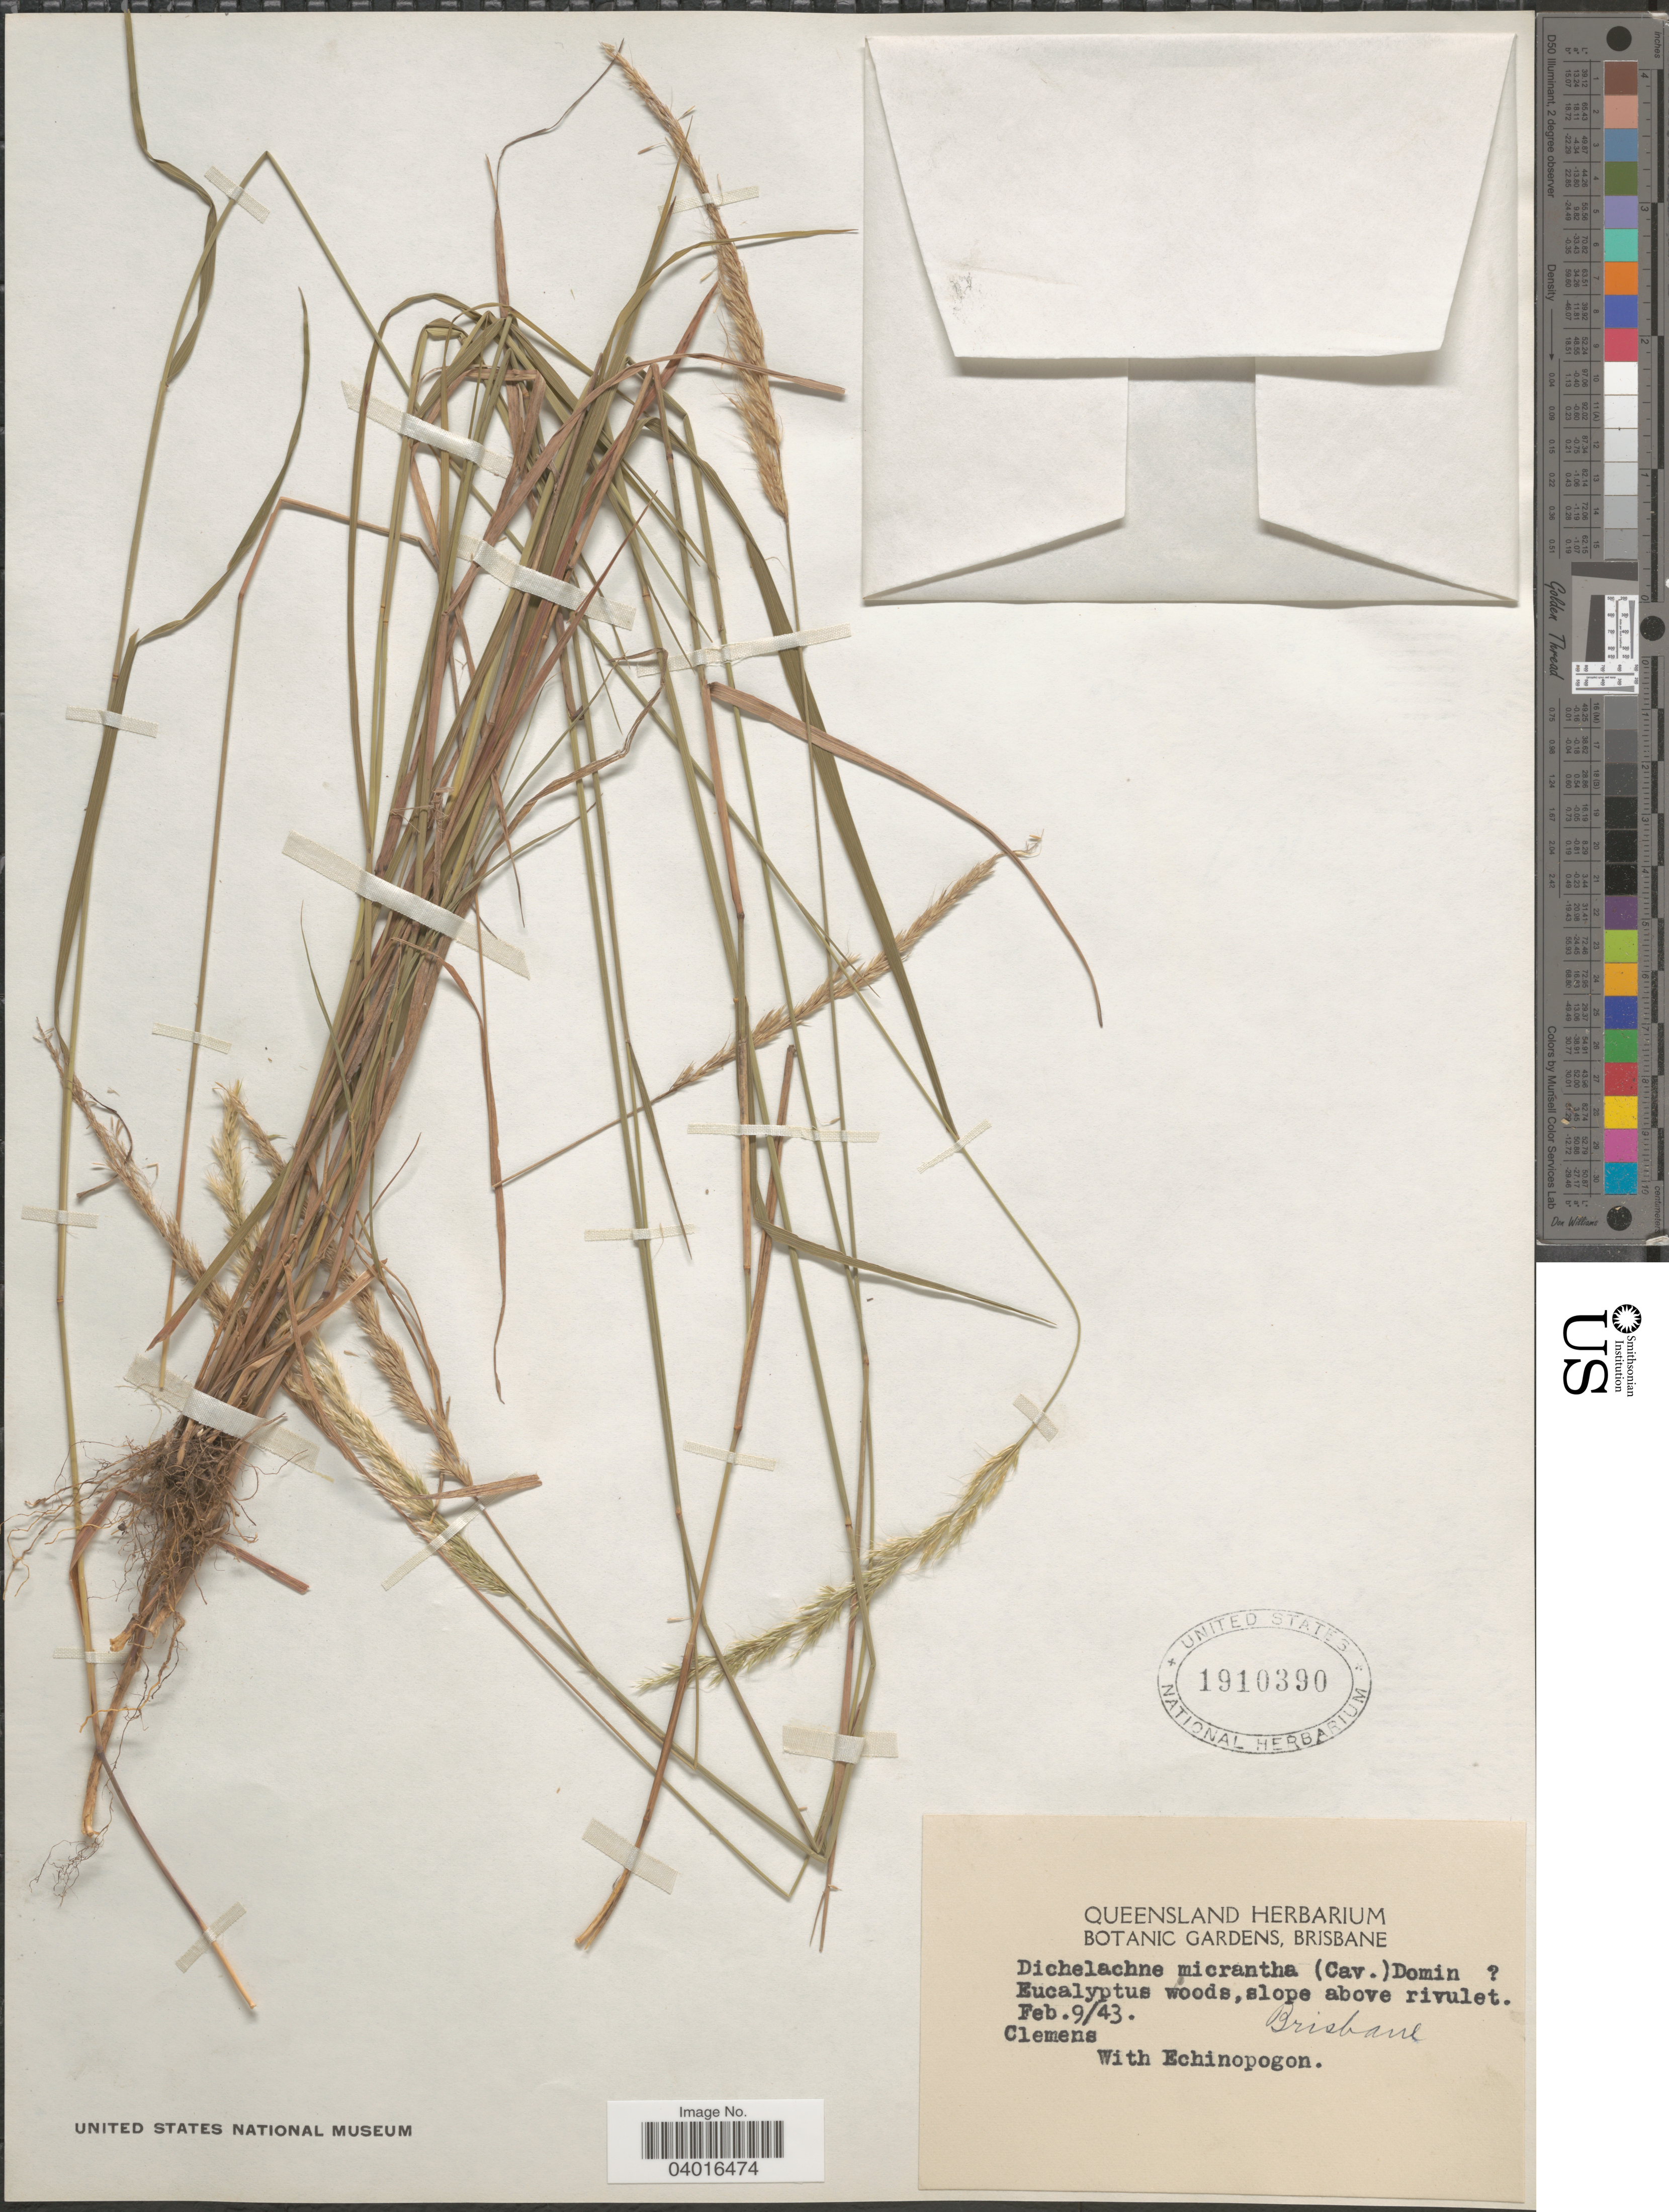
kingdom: Plantae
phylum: Tracheophyta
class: Liliopsida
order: Poales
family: Poaceae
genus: Dichelachne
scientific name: Dichelachne micrantha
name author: (Cav.) Domin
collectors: -. Clemens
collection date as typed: Transcribed d/m/y: 9/2/43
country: Australia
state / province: Queensland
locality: Brisbane.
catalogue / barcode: US 1910390